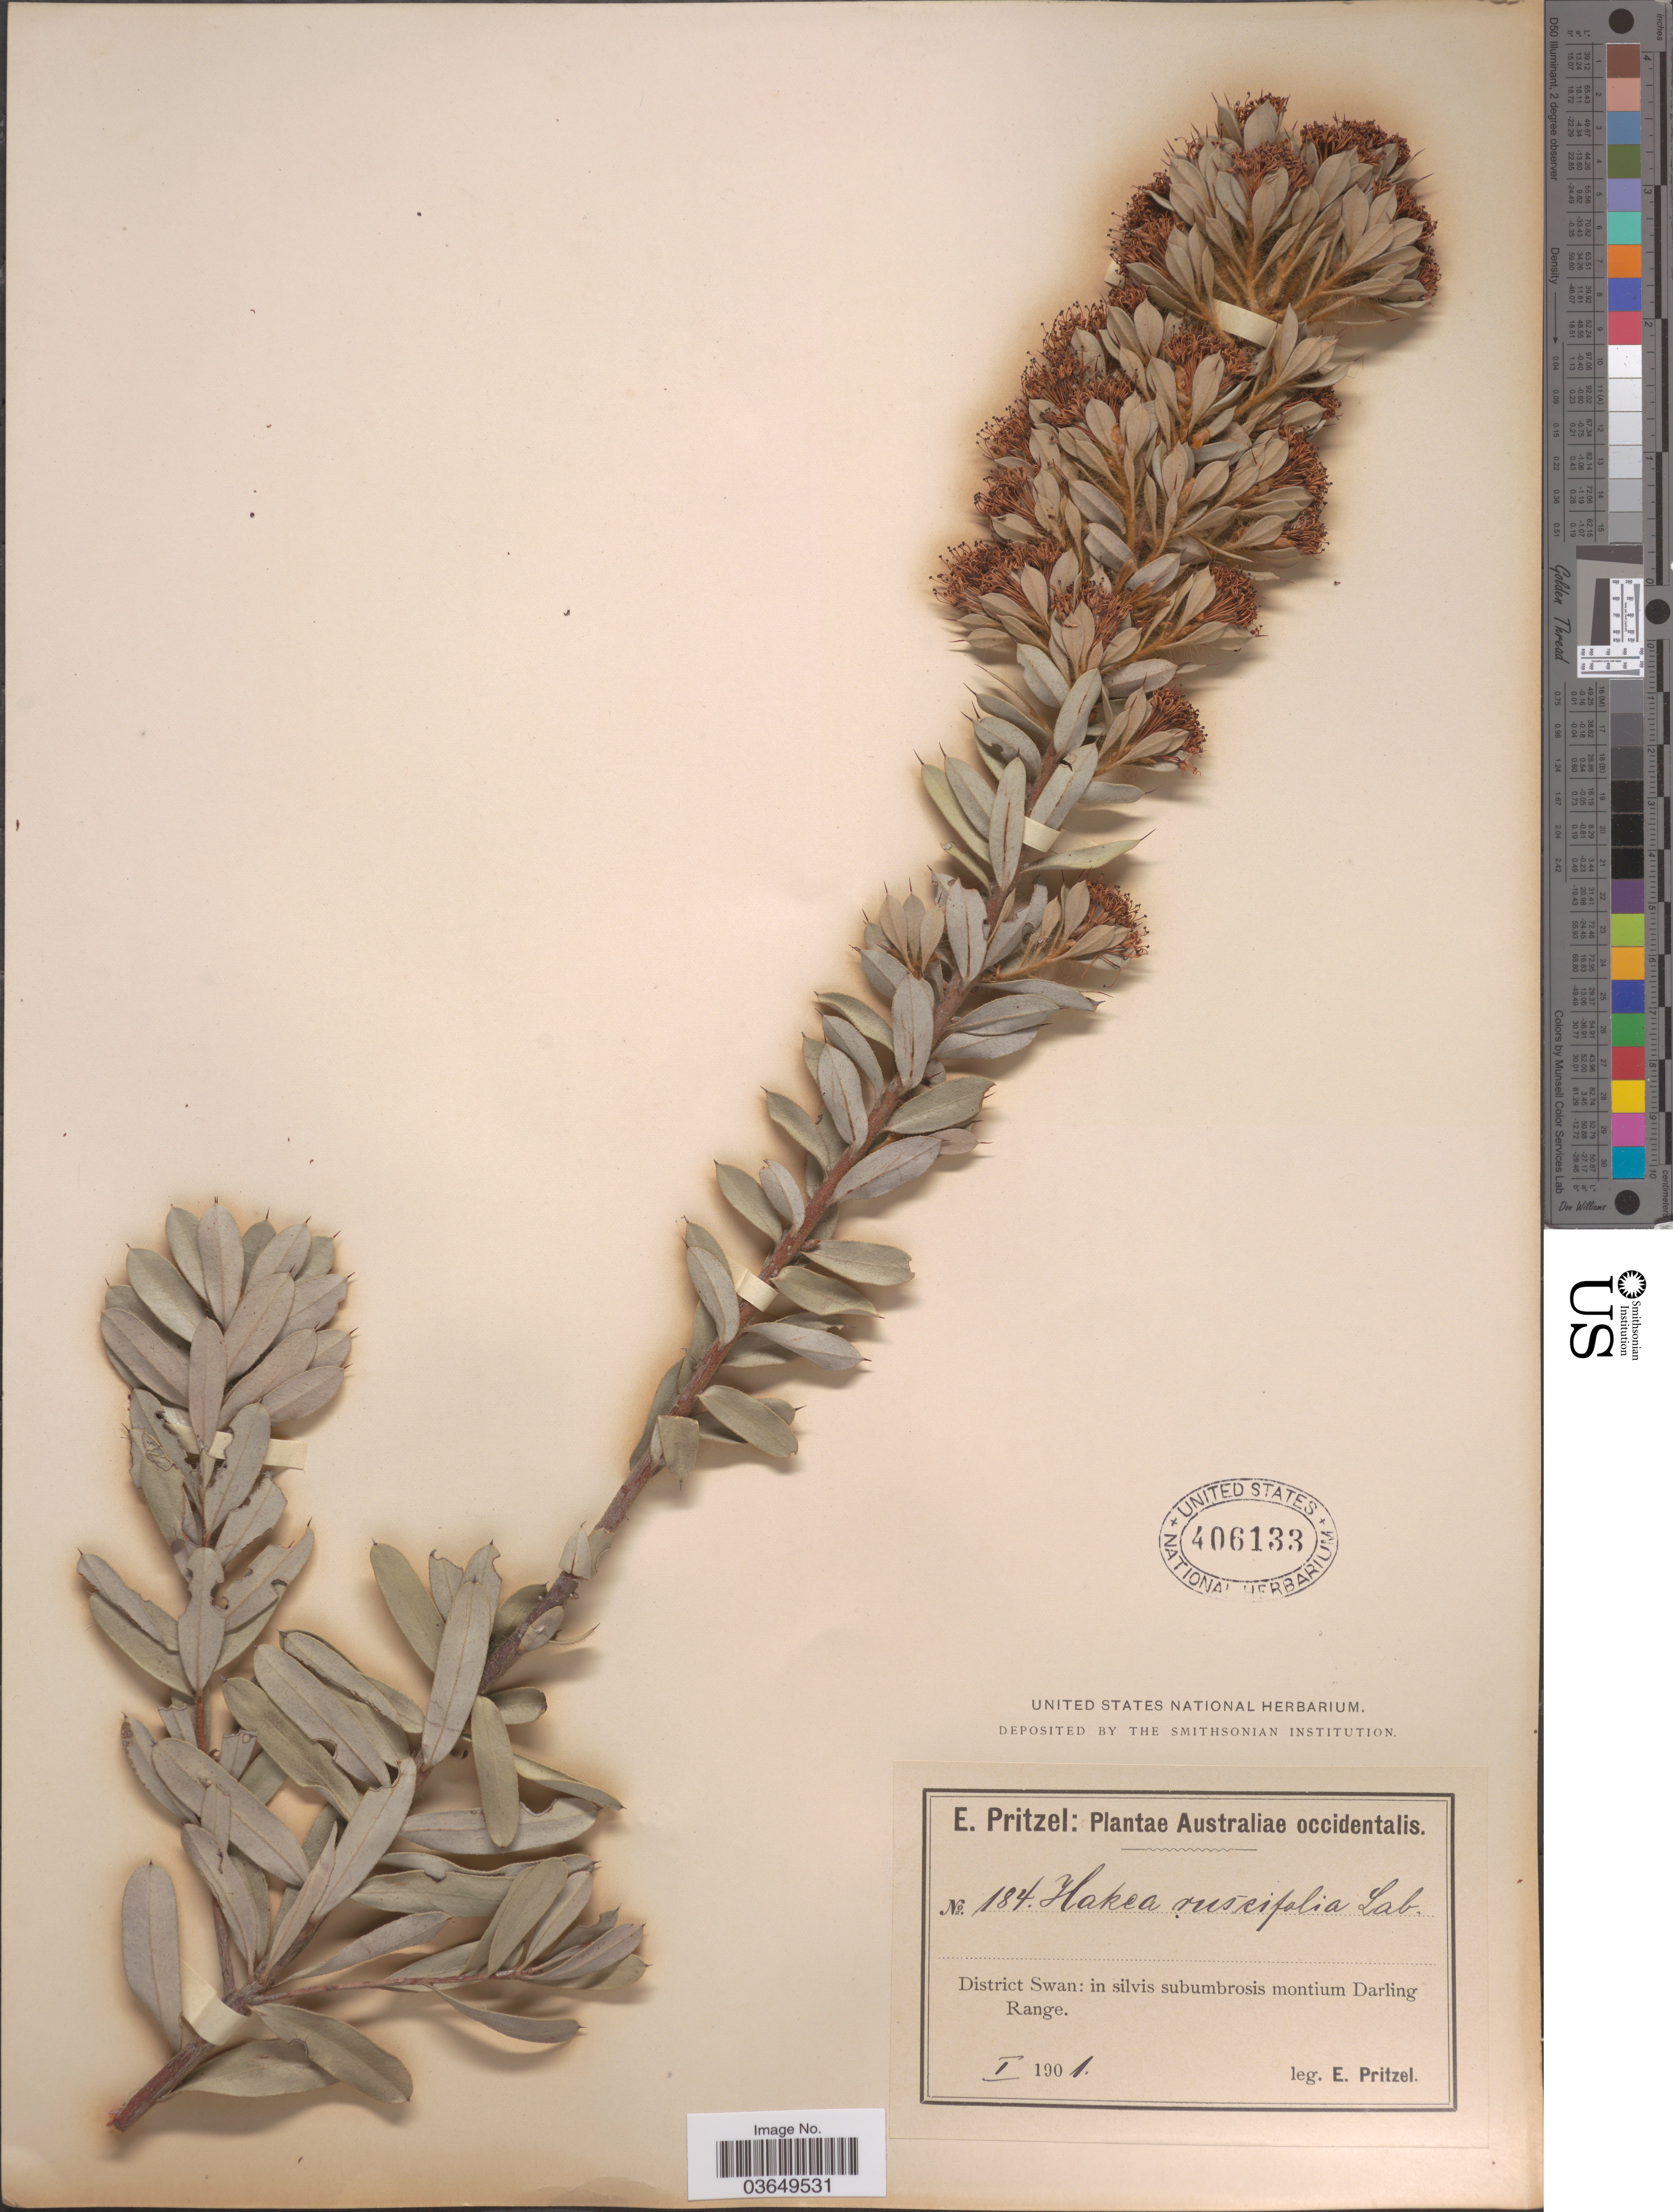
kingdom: Plantae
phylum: Tracheophyta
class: Magnoliopsida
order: Proteales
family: Proteaceae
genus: Hakea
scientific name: Hakea ruscifolia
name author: Labill.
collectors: E. G. Pritzel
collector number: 184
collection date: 1901-01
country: Australia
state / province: Western Australia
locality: Australiae occidentalis. District Swan: in silvis subumbrosis montium Darling Range.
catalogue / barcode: US 406133